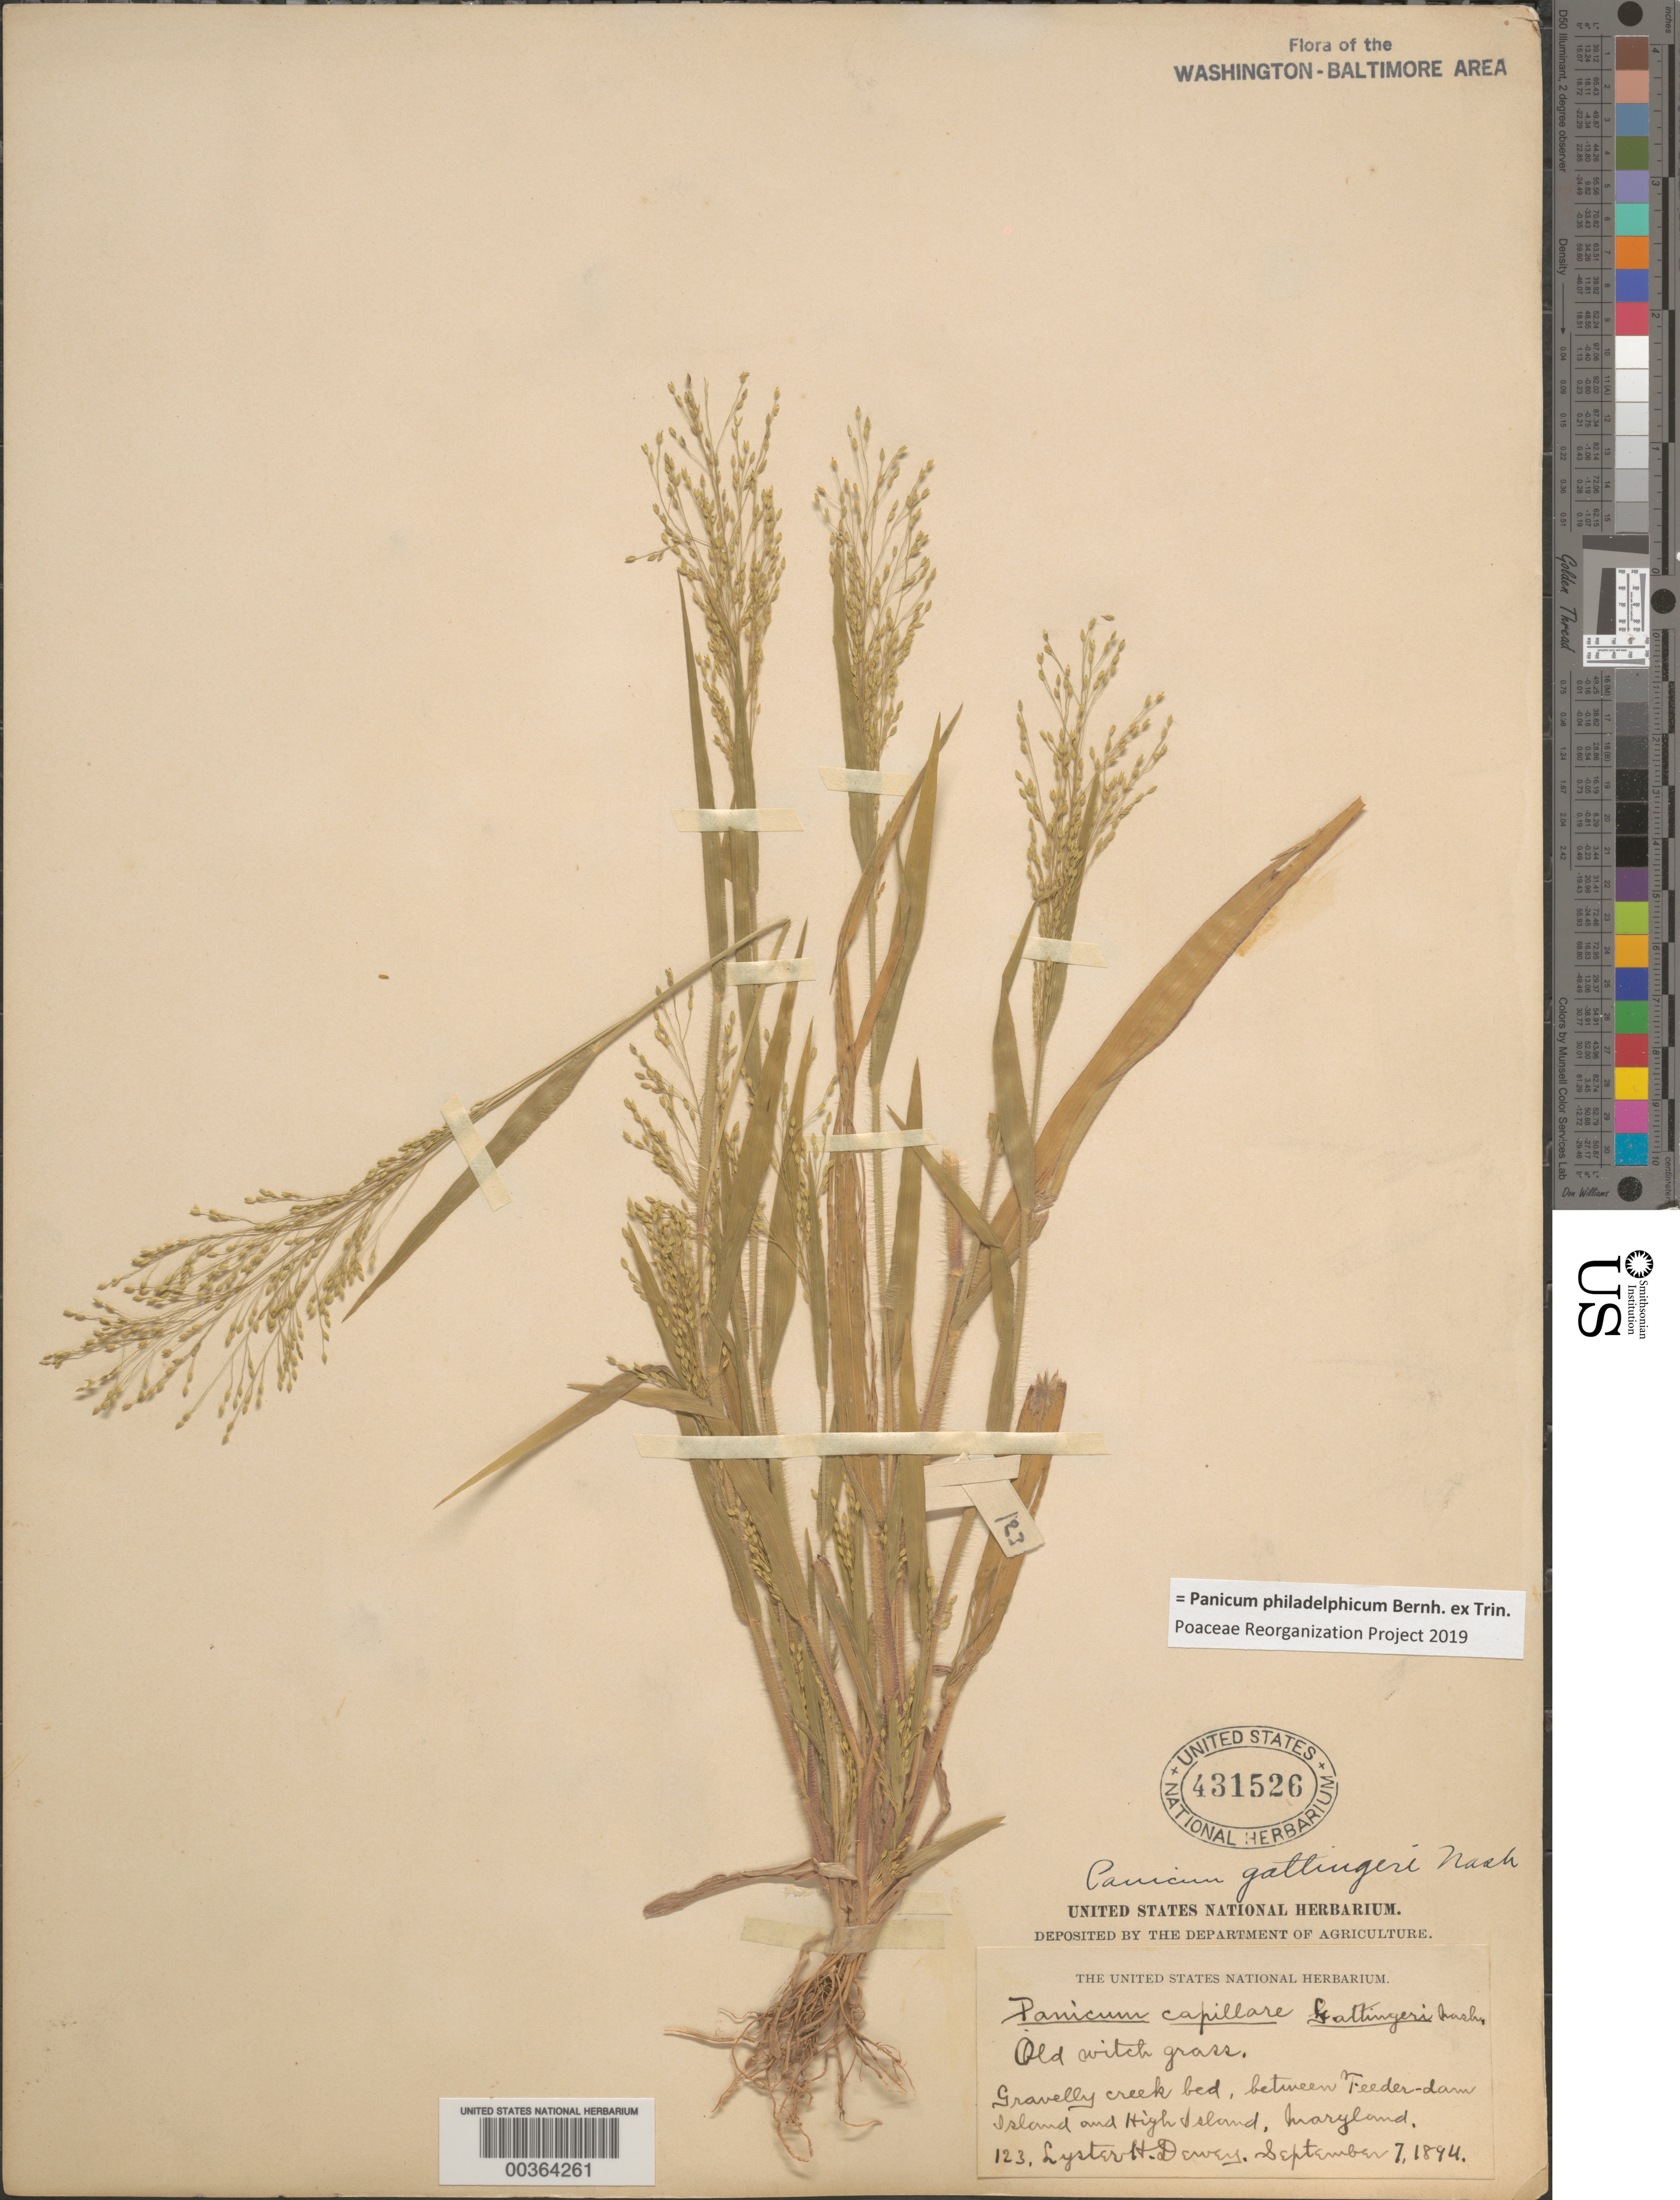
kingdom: Plantae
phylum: Tracheophyta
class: Liliopsida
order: Poales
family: Poaceae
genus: Panicum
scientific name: Panicum philadelphicum var. gattingeri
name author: (Nash) Freckmann & Lelong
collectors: L. H. Dewey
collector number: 123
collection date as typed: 07 Sep 1894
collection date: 1894-09-07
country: United States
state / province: Maryland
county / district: Montgomery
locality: Between Feeder Dam Island and High Island C. & O. Canal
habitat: Gravelly creek bed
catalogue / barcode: US 431526